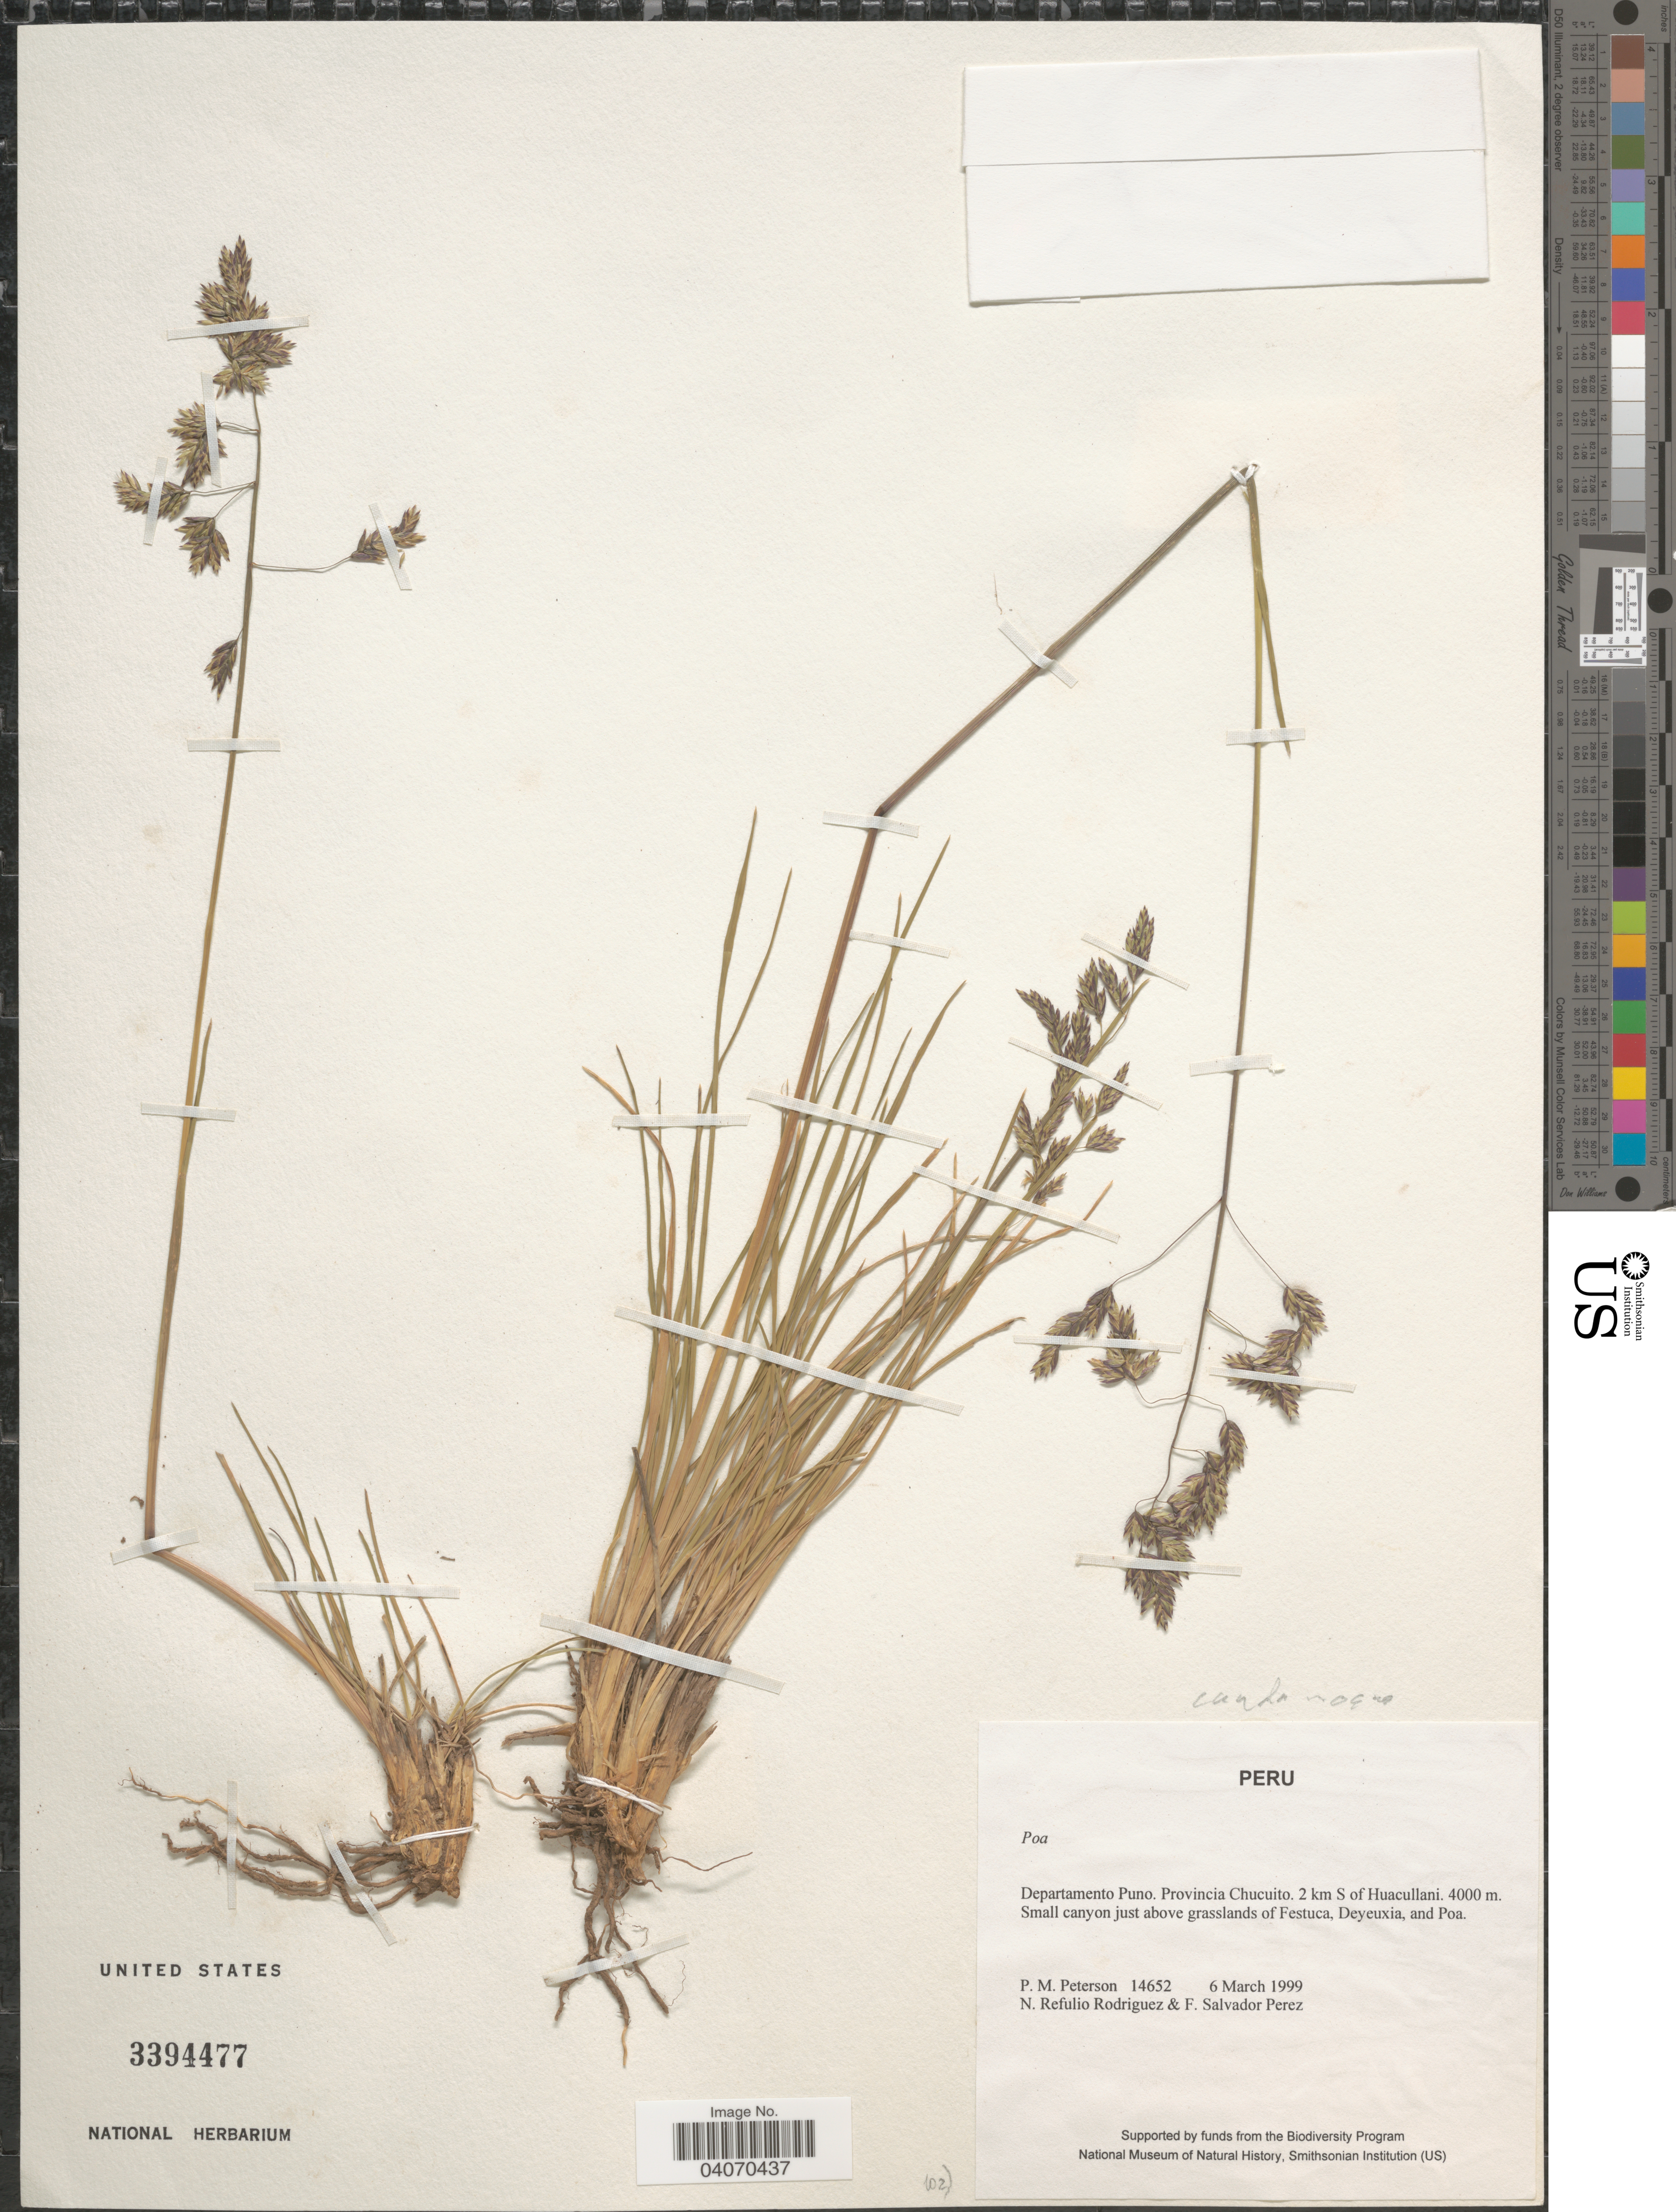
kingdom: Plantae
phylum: Tracheophyta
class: Liliopsida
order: Poales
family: Poaceae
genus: Poa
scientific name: Poa candamoana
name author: Pilg.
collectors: P. M. Peterson, N. Refulio-Rodríguez & F. Salvador Perez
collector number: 14652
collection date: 1999-03-06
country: Peru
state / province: Puno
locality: Departamento Puno. Provincia Chucuito. 2 km S of Huacullani.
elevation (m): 4000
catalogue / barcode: US 3394477